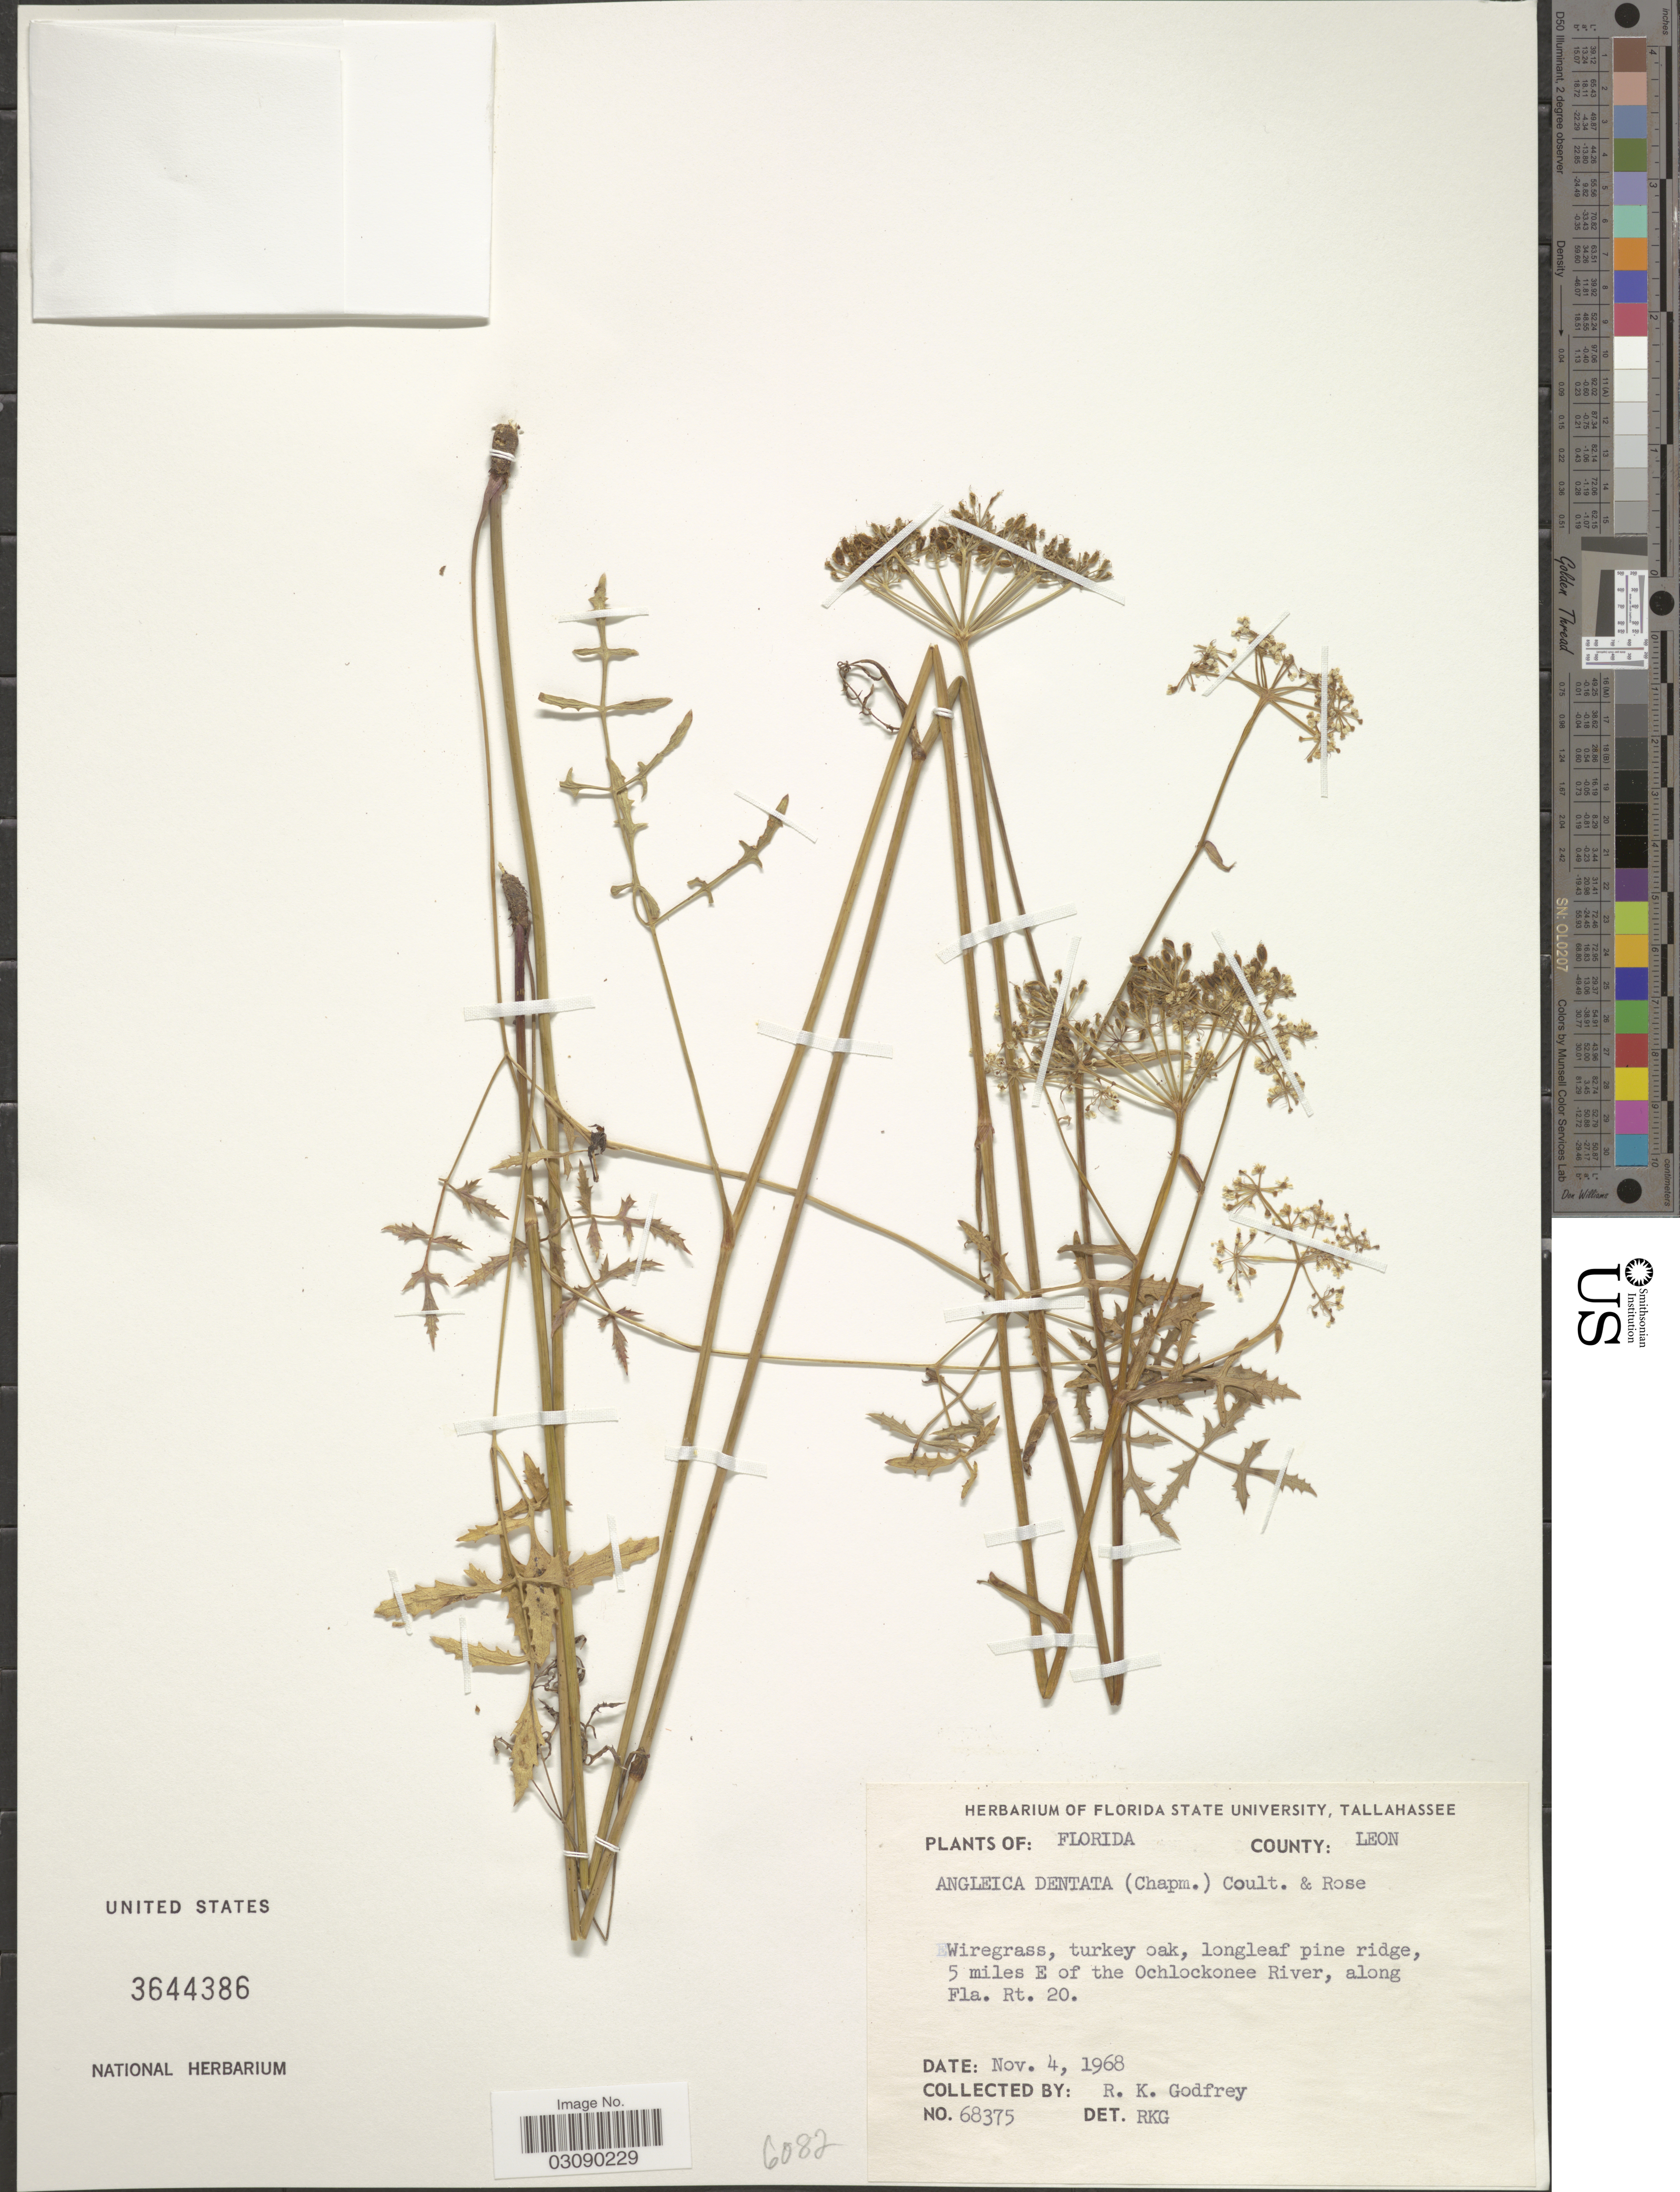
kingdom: Plantae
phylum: Tracheophyta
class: Magnoliopsida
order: Apiales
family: Apiaceae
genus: Angelica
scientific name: Angelica dentata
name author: (Chapm.) J.M. Coult. & Rose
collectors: R. K. Godfrey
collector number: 68375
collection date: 1968-11-04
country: United States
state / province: Florida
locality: County: Leon. 5 miles E of Ochlockonee River, along Fla. Rt. 20.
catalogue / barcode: US 3644386